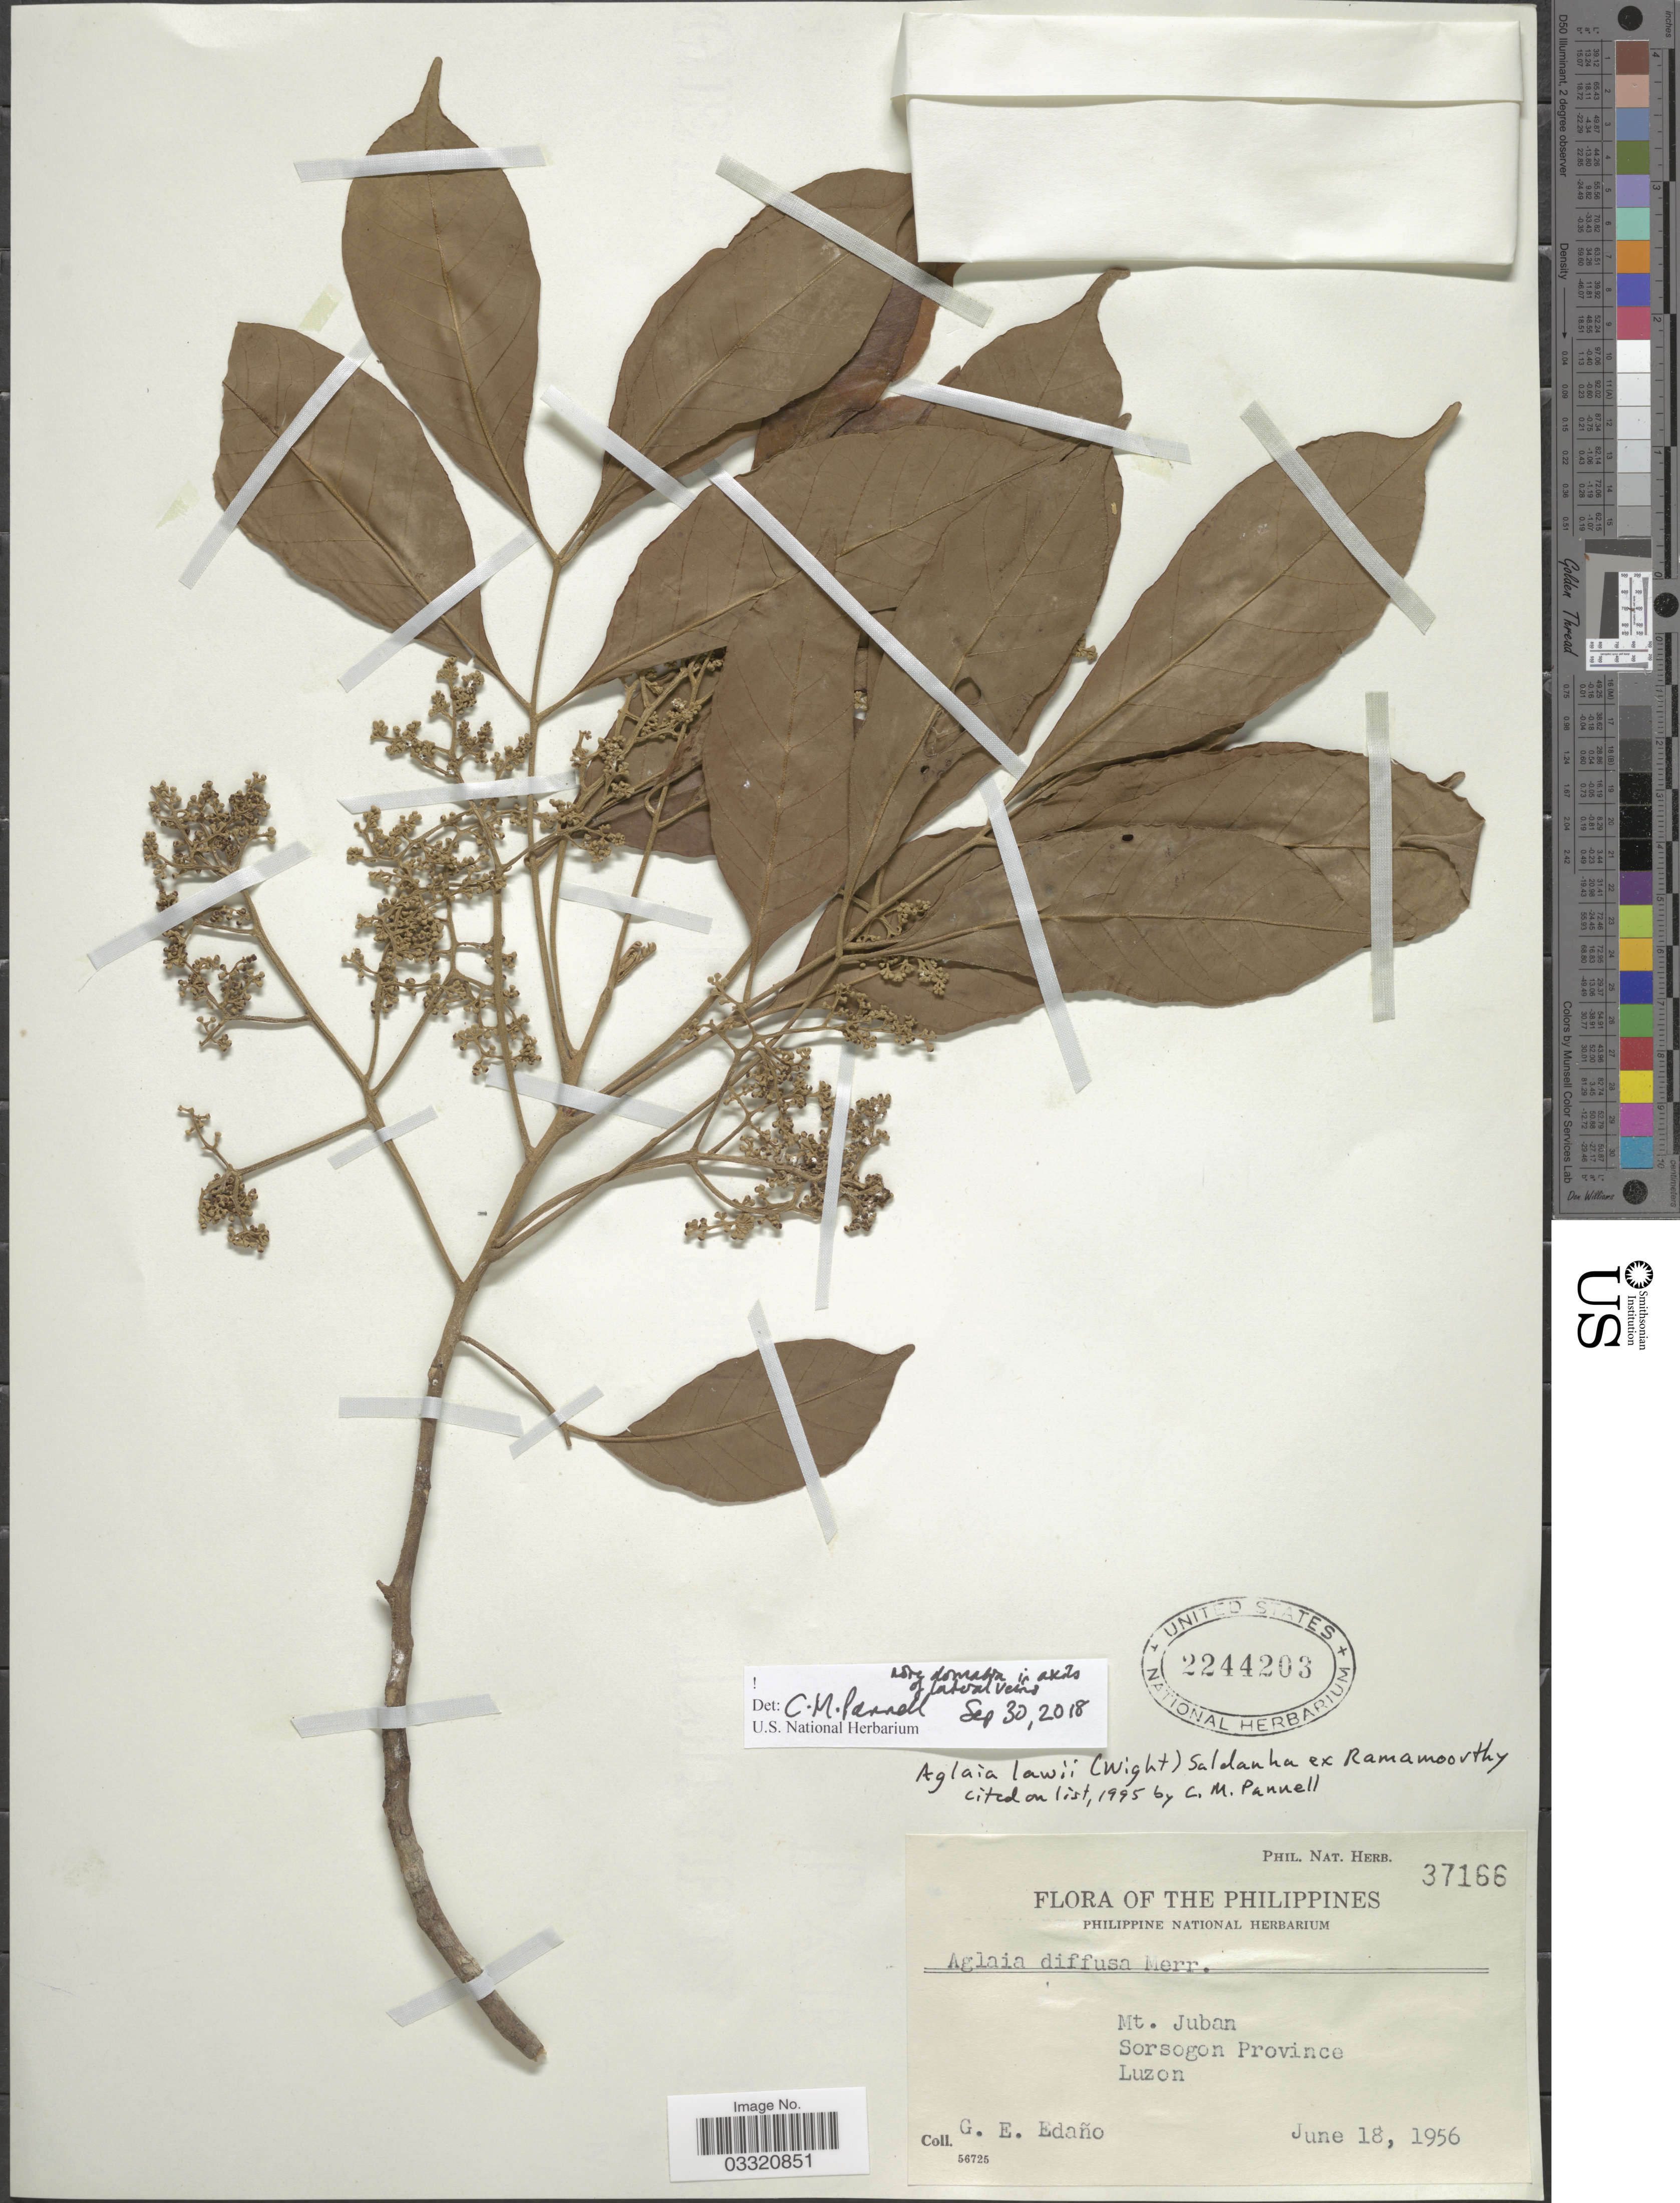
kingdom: Plantae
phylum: Tracheophyta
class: Magnoliopsida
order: Sapindales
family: Meliaceae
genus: Aglaia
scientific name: Aglaia lawii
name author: (Wight) C.J. Saldanha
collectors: G. E. Edaño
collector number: Phil. Nat. Herb. 37166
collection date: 1956-06-18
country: Philippines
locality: Mt. Juban. Sorsogon Province. Luzon.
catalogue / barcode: US 2244203